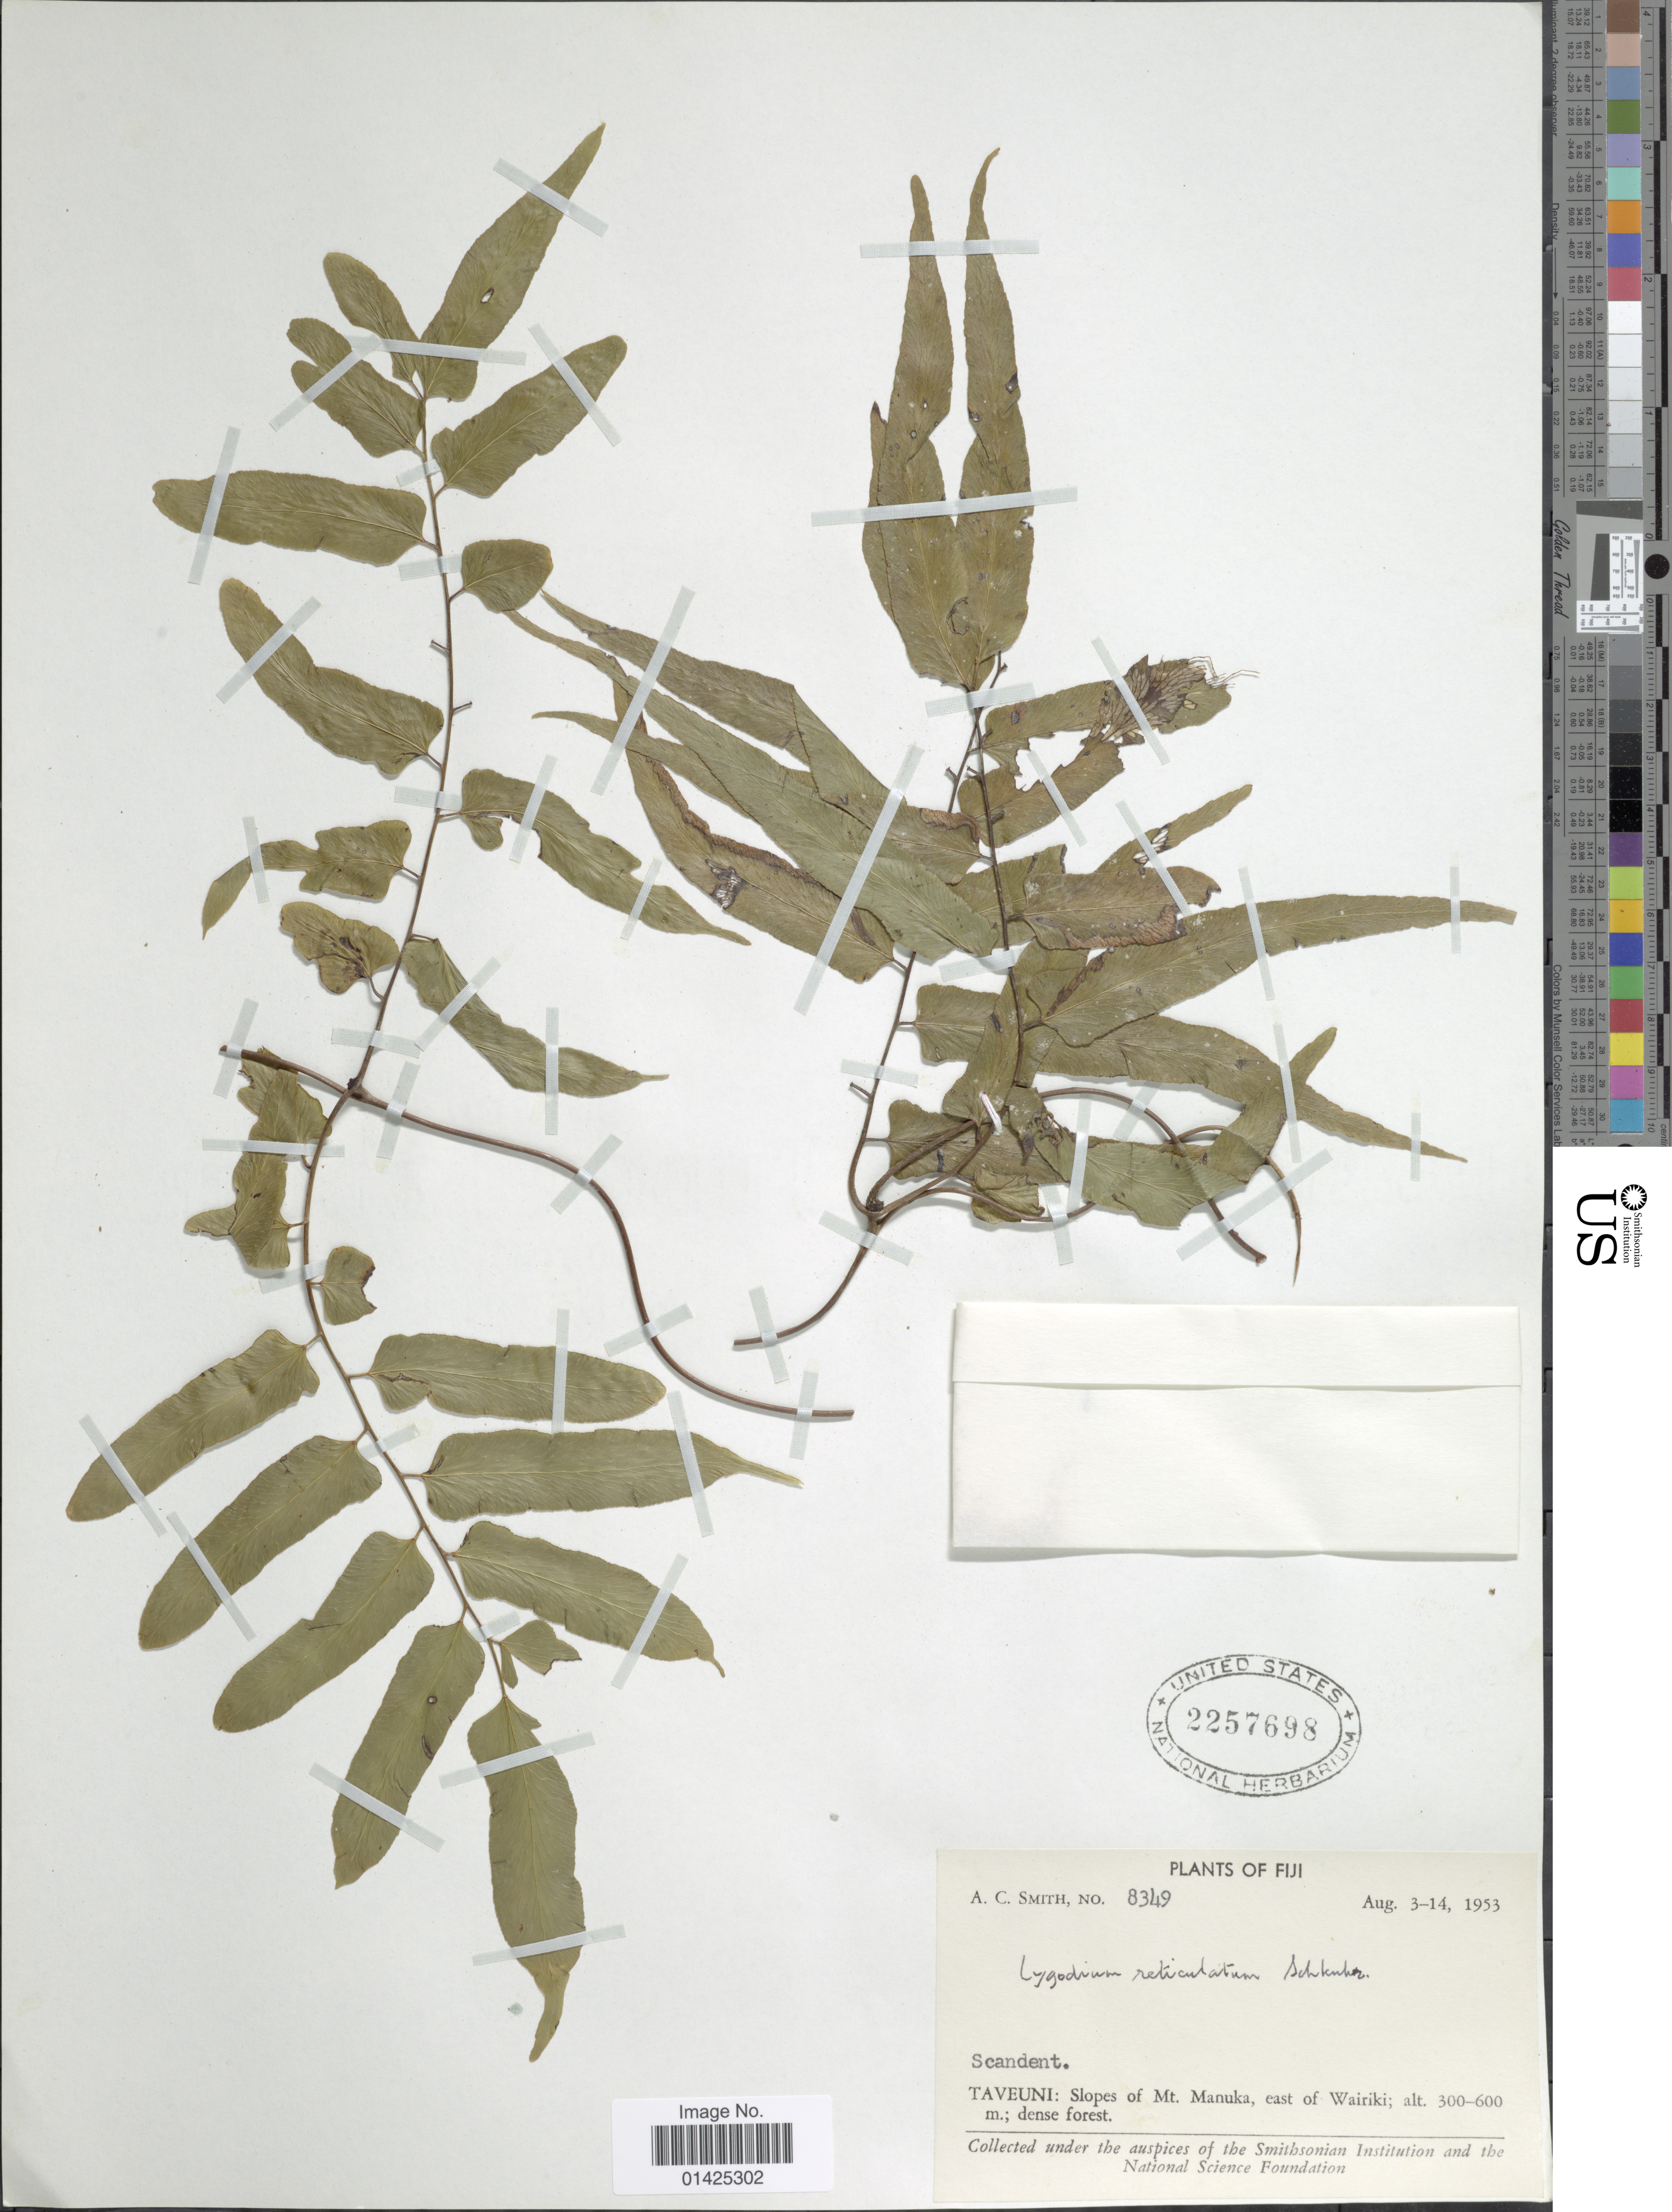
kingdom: Plantae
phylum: Tracheophyta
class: Polypodiopsida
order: Schizaeales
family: Lygodiaceae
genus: Lygodium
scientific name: Lygodium reticulatum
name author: Schkuhr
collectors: A. C. Smith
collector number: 8349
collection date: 1953-08-03/1953-08-14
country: Fiji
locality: Taveuni: Slopes of Mt. Manuka, east Wairiki, dense forest.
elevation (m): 300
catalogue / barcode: US 2257698